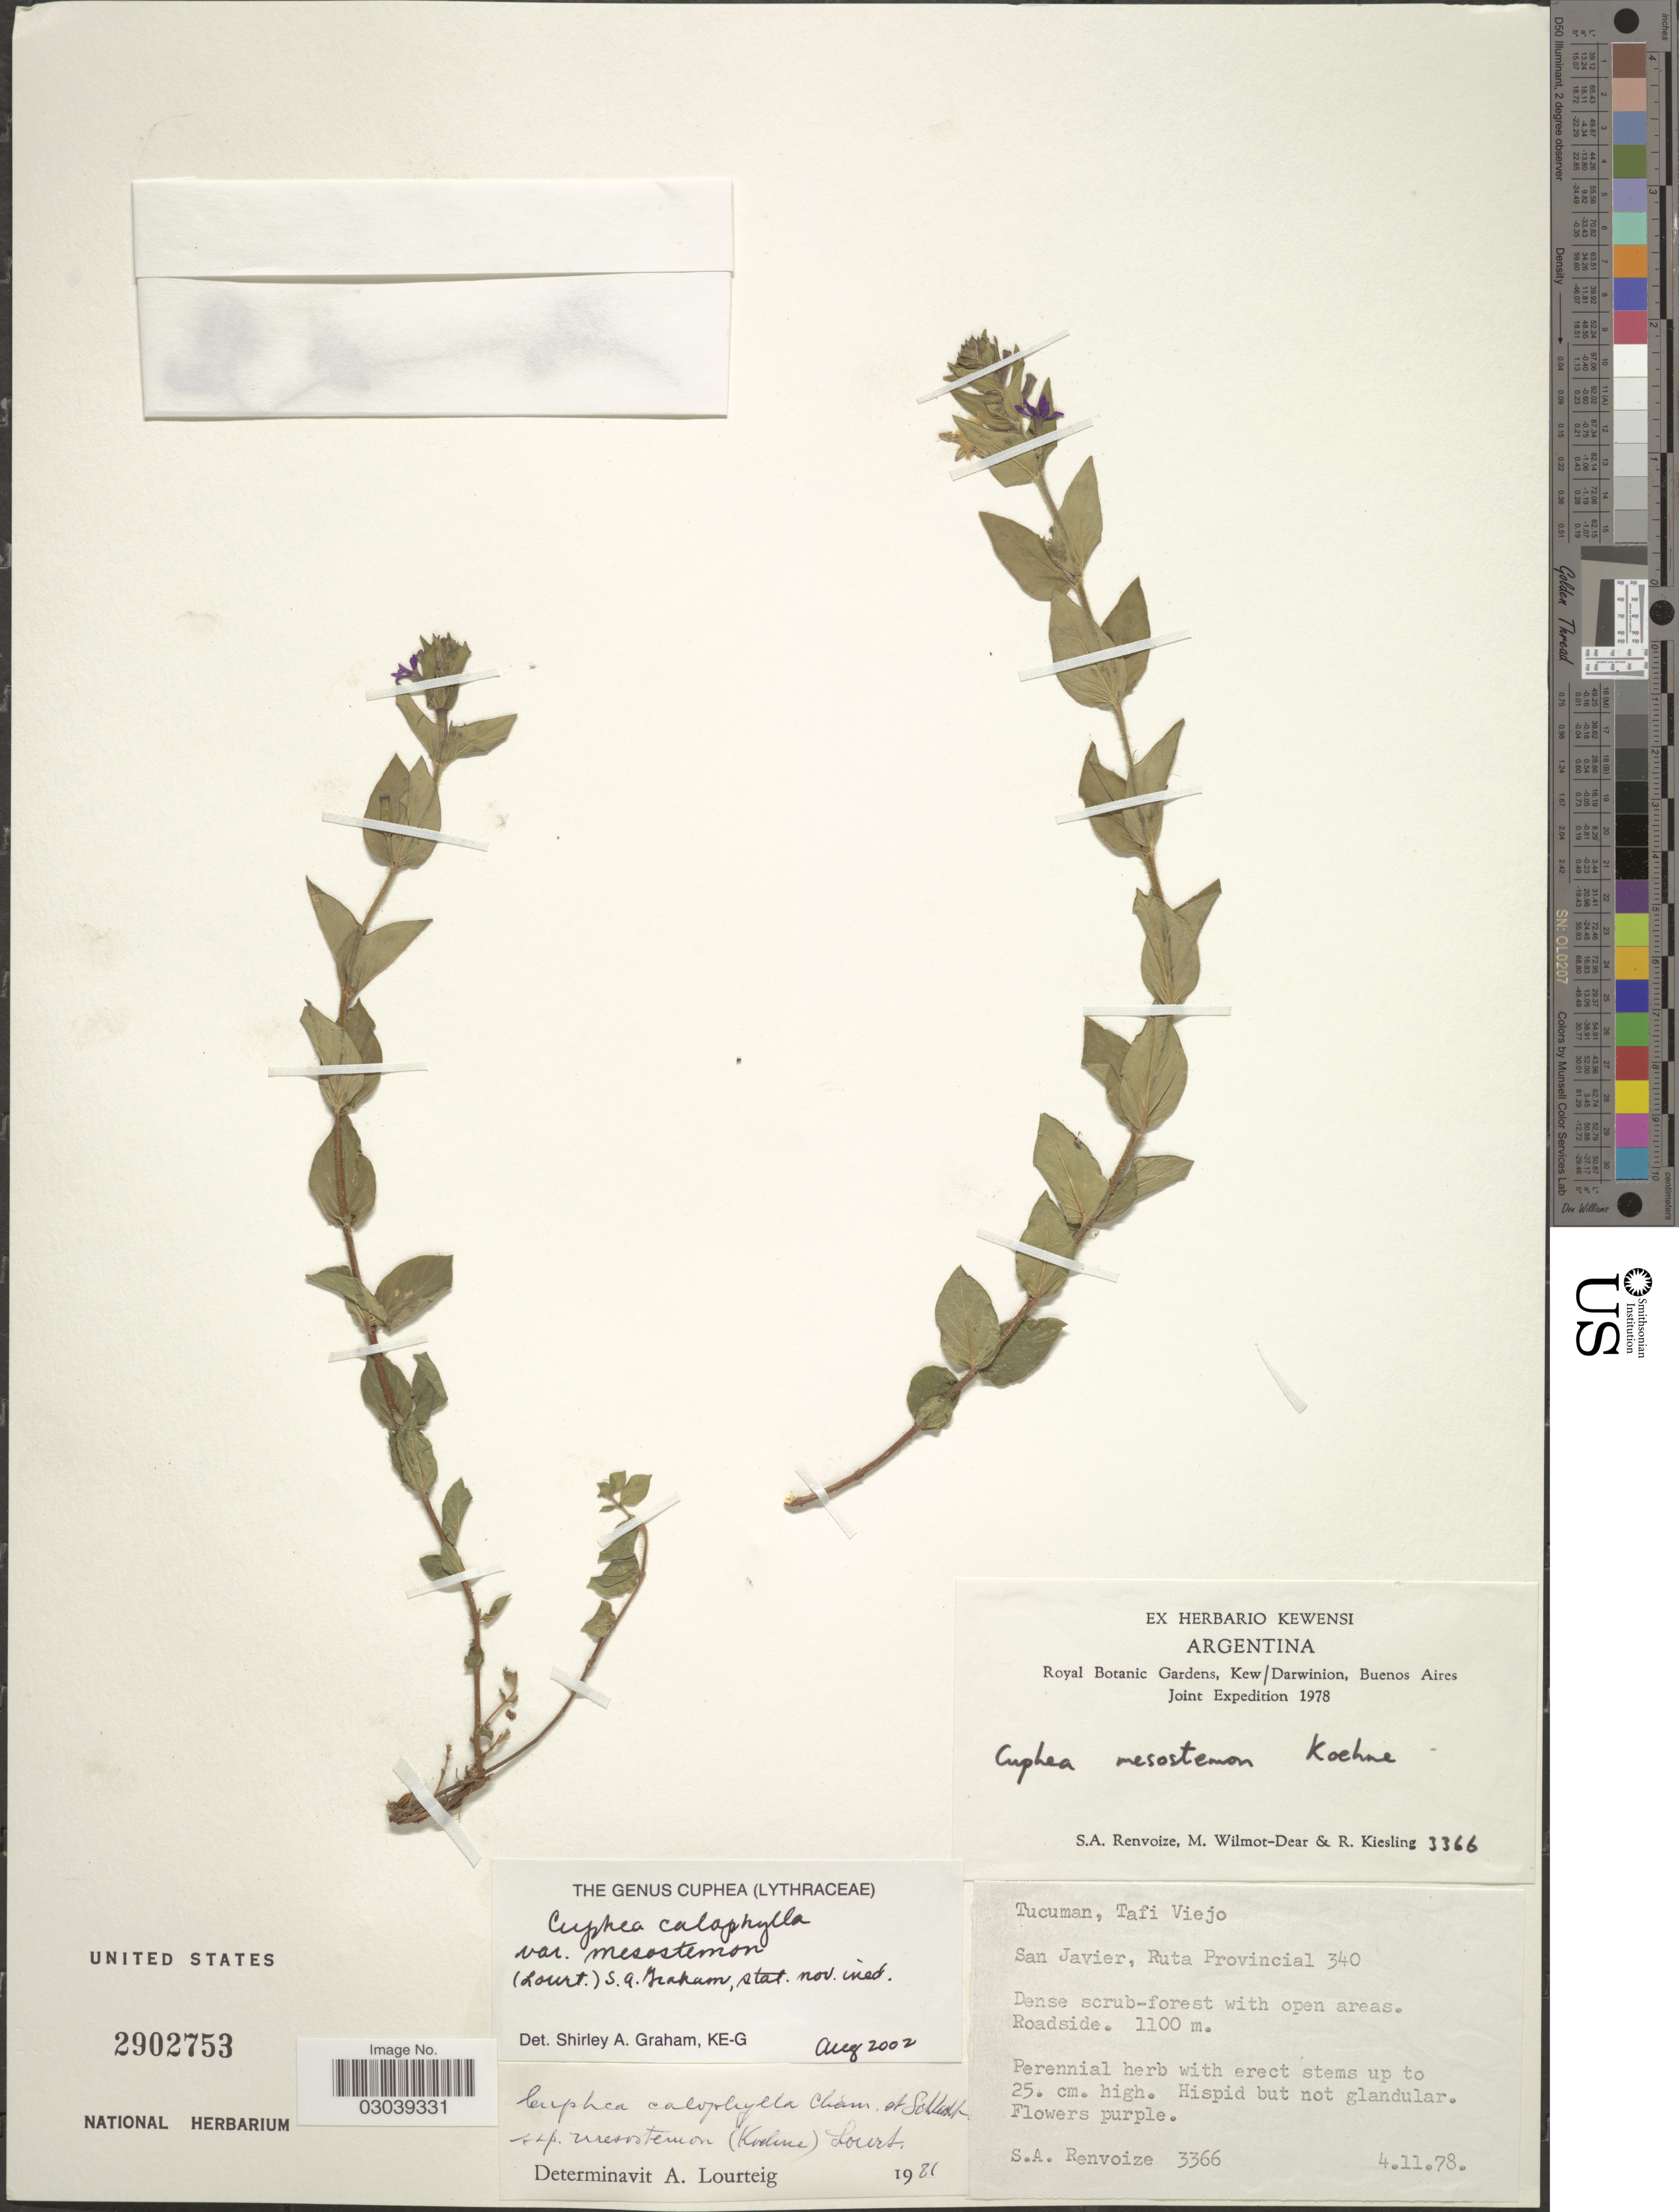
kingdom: Plantae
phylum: Tracheophyta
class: Magnoliopsida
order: Myrtales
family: Lythraceae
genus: Cuphea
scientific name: Cuphea calophylla subsp. mesostemon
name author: (Koehne) Lourteig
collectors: S. A. Renvoize, M. Wilmot-Dear & R. Kiesling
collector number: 3366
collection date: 1978-11-04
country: Argentina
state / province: Tucuman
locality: Tafi Viejo. San Javier, Ruta Provincial.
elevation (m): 1100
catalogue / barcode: US 2902753